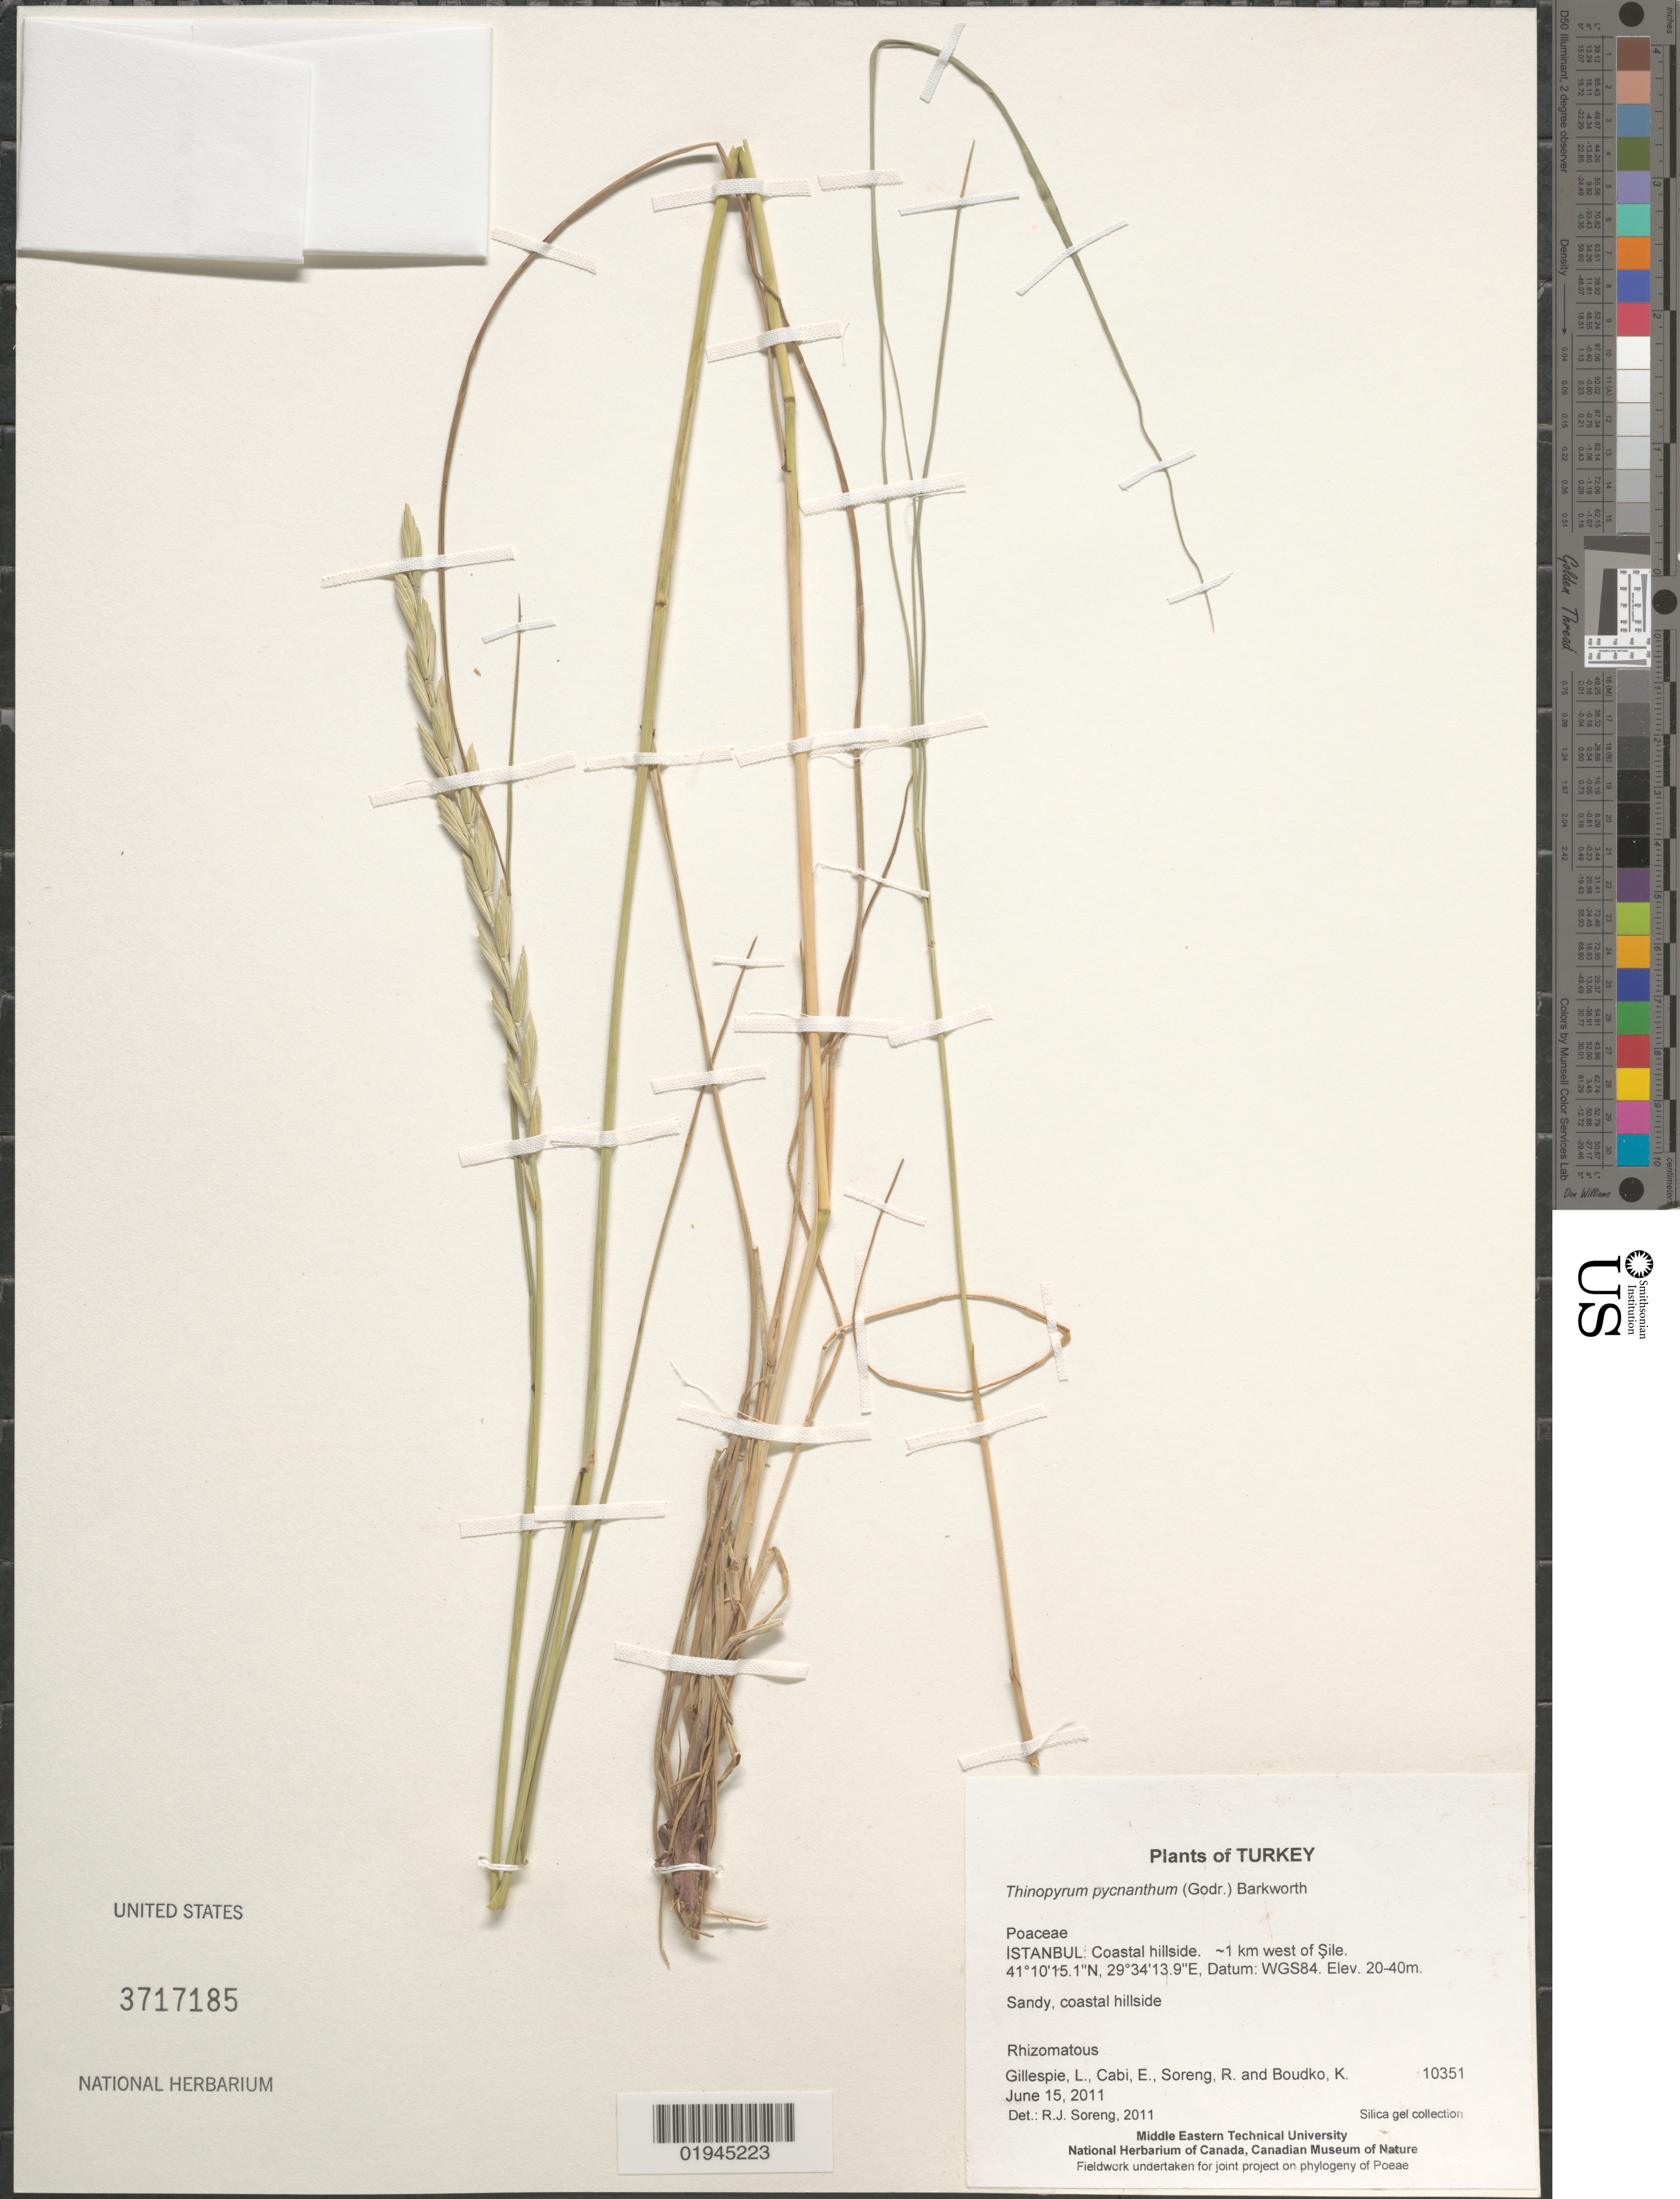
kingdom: Plantae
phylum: Tracheophyta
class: Liliopsida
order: Poales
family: Poaceae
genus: Thinopyrum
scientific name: Thinopyrum pycnanthum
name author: (Godr.) Barkworth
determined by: Soreng, Robert J., Research Associate (BOT), Smithsonian Institution - National Museum of Natural History (UNITED STATES)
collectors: L. J. Gillespie, E. Cabi, R. J. Soreng & K. Boudko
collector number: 10351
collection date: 2011-06-15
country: Turkey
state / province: Istanbul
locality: Coastal hillside. ~1 km west of Sile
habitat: Sandy, coastal hillside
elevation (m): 20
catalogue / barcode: US 3717185